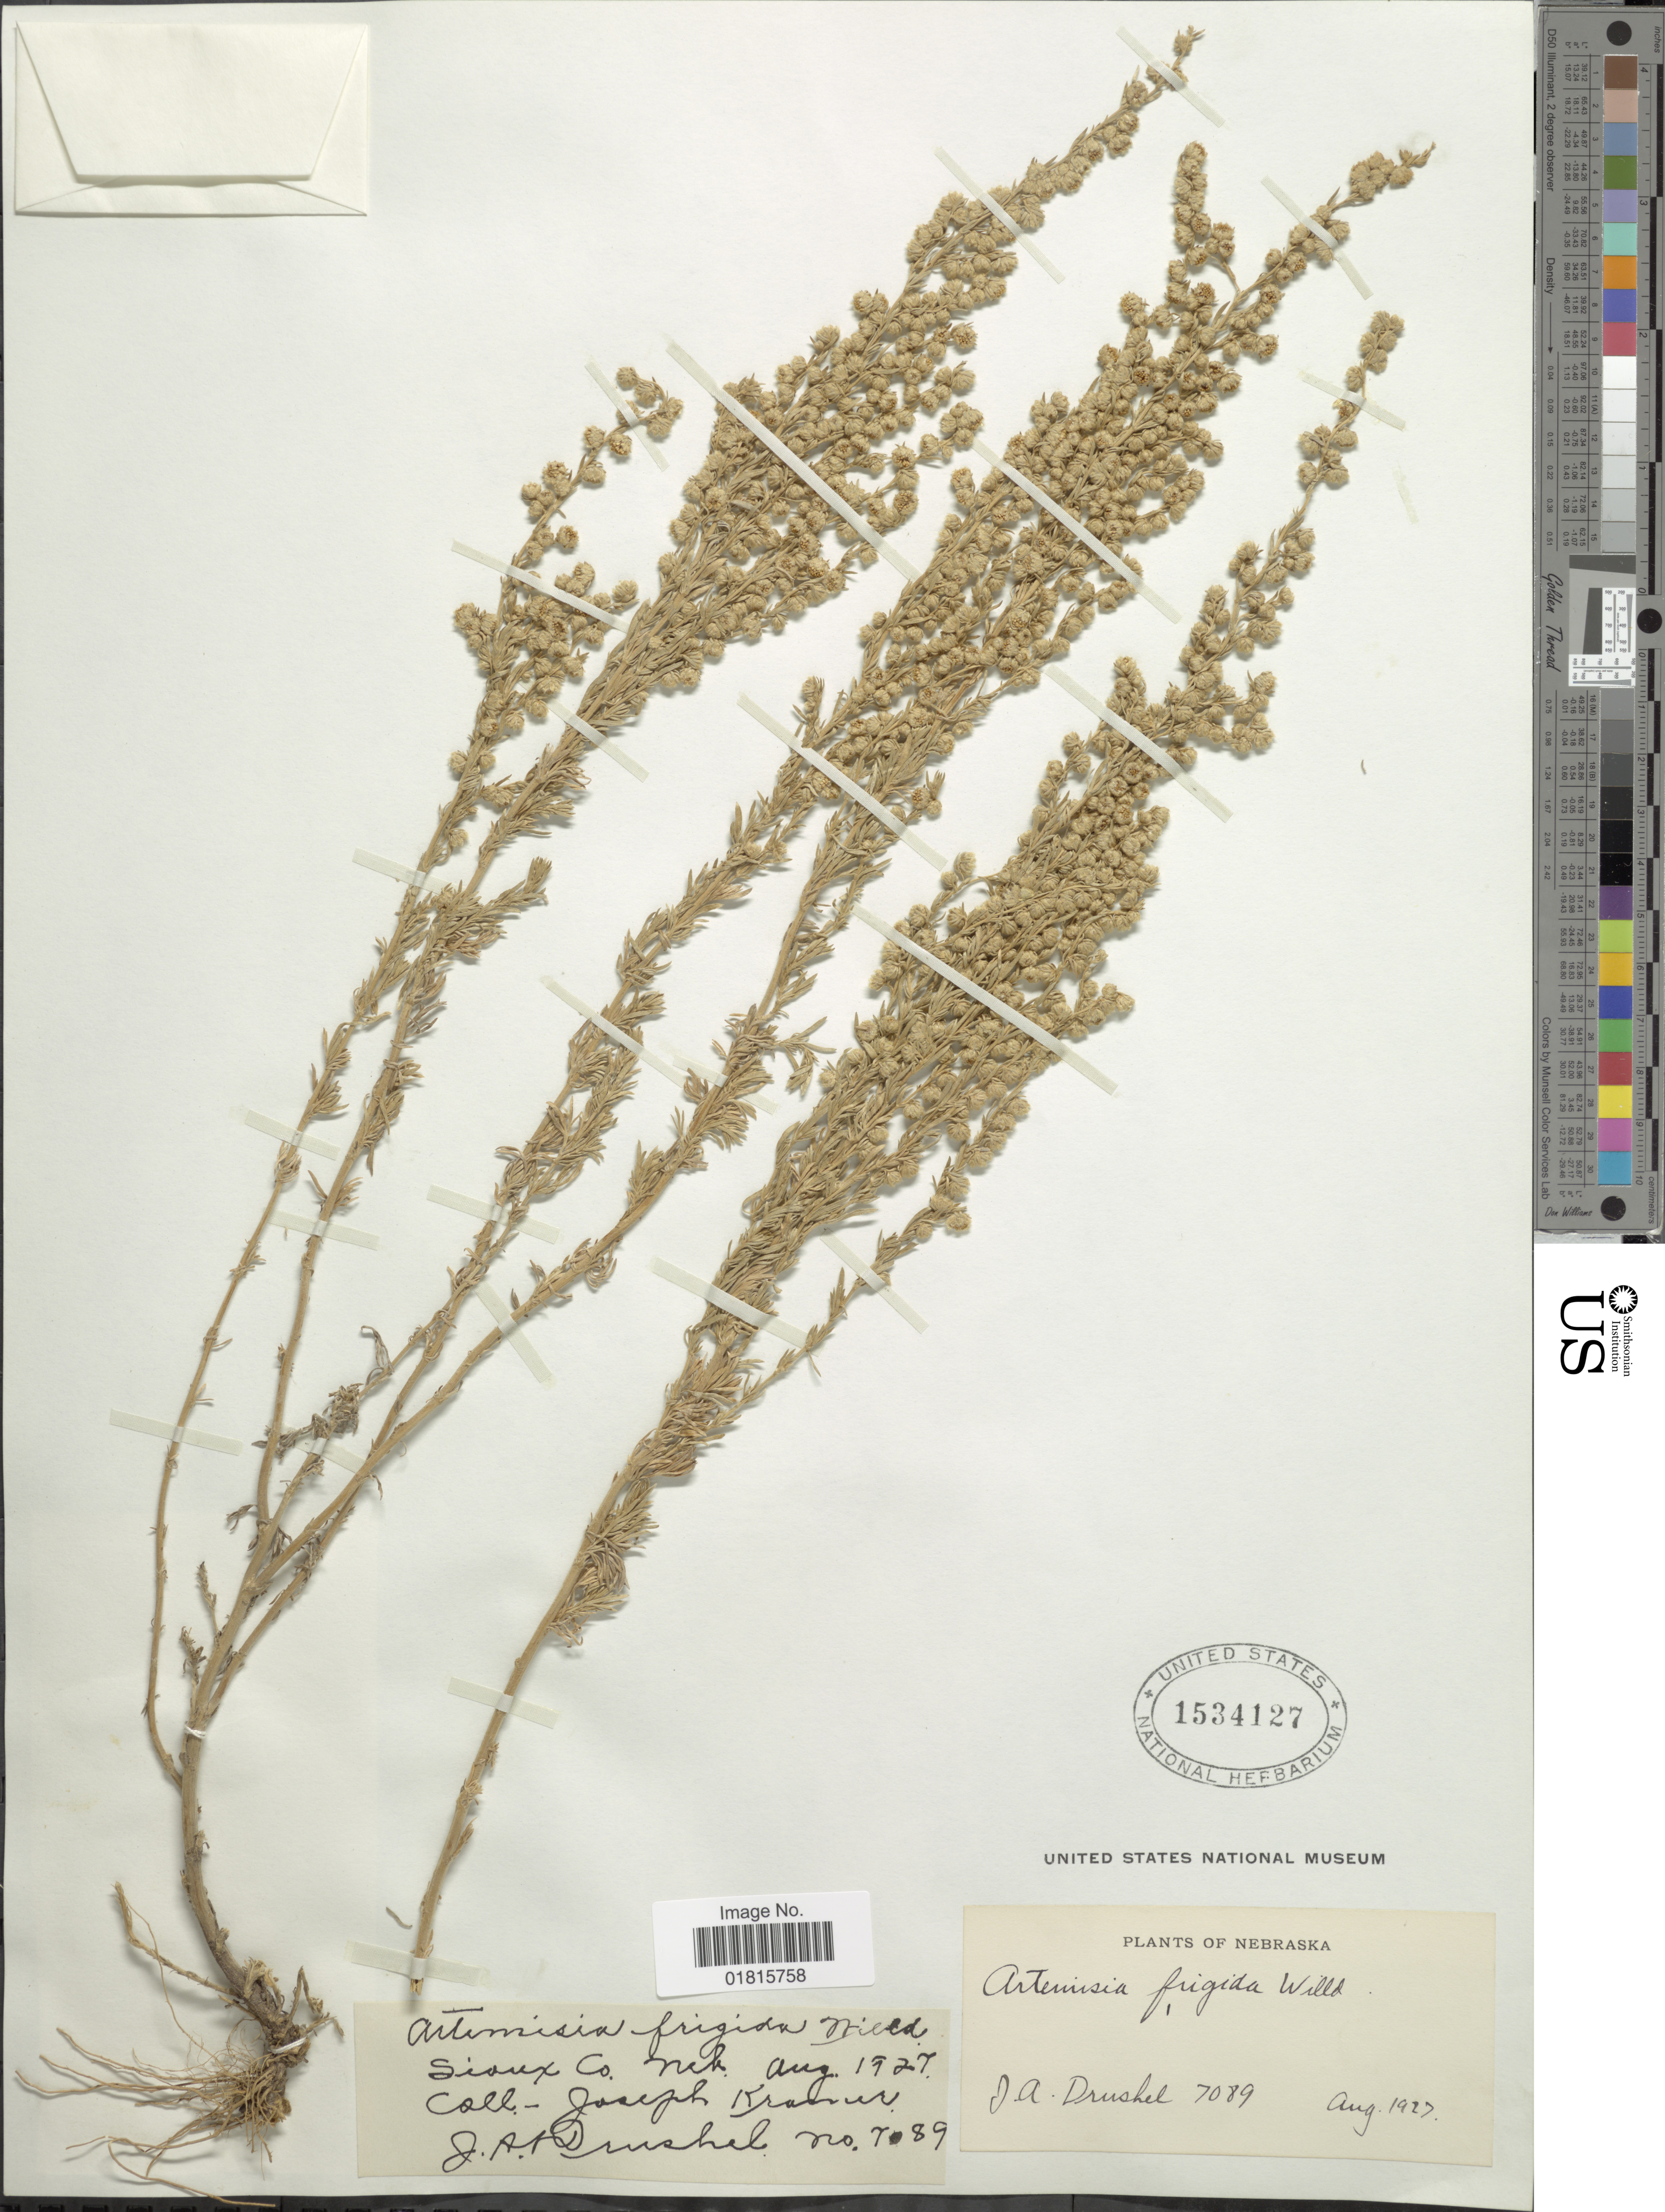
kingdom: Plantae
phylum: Tracheophyta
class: Magnoliopsida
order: Asterales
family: Asteraceae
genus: Artemisia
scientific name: Artemisia frigida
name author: Willd.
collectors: J. Kramer & J. A. Drushel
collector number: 7089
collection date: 1927-08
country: United States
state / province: Nebraska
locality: Sioux Co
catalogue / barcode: US 1534127